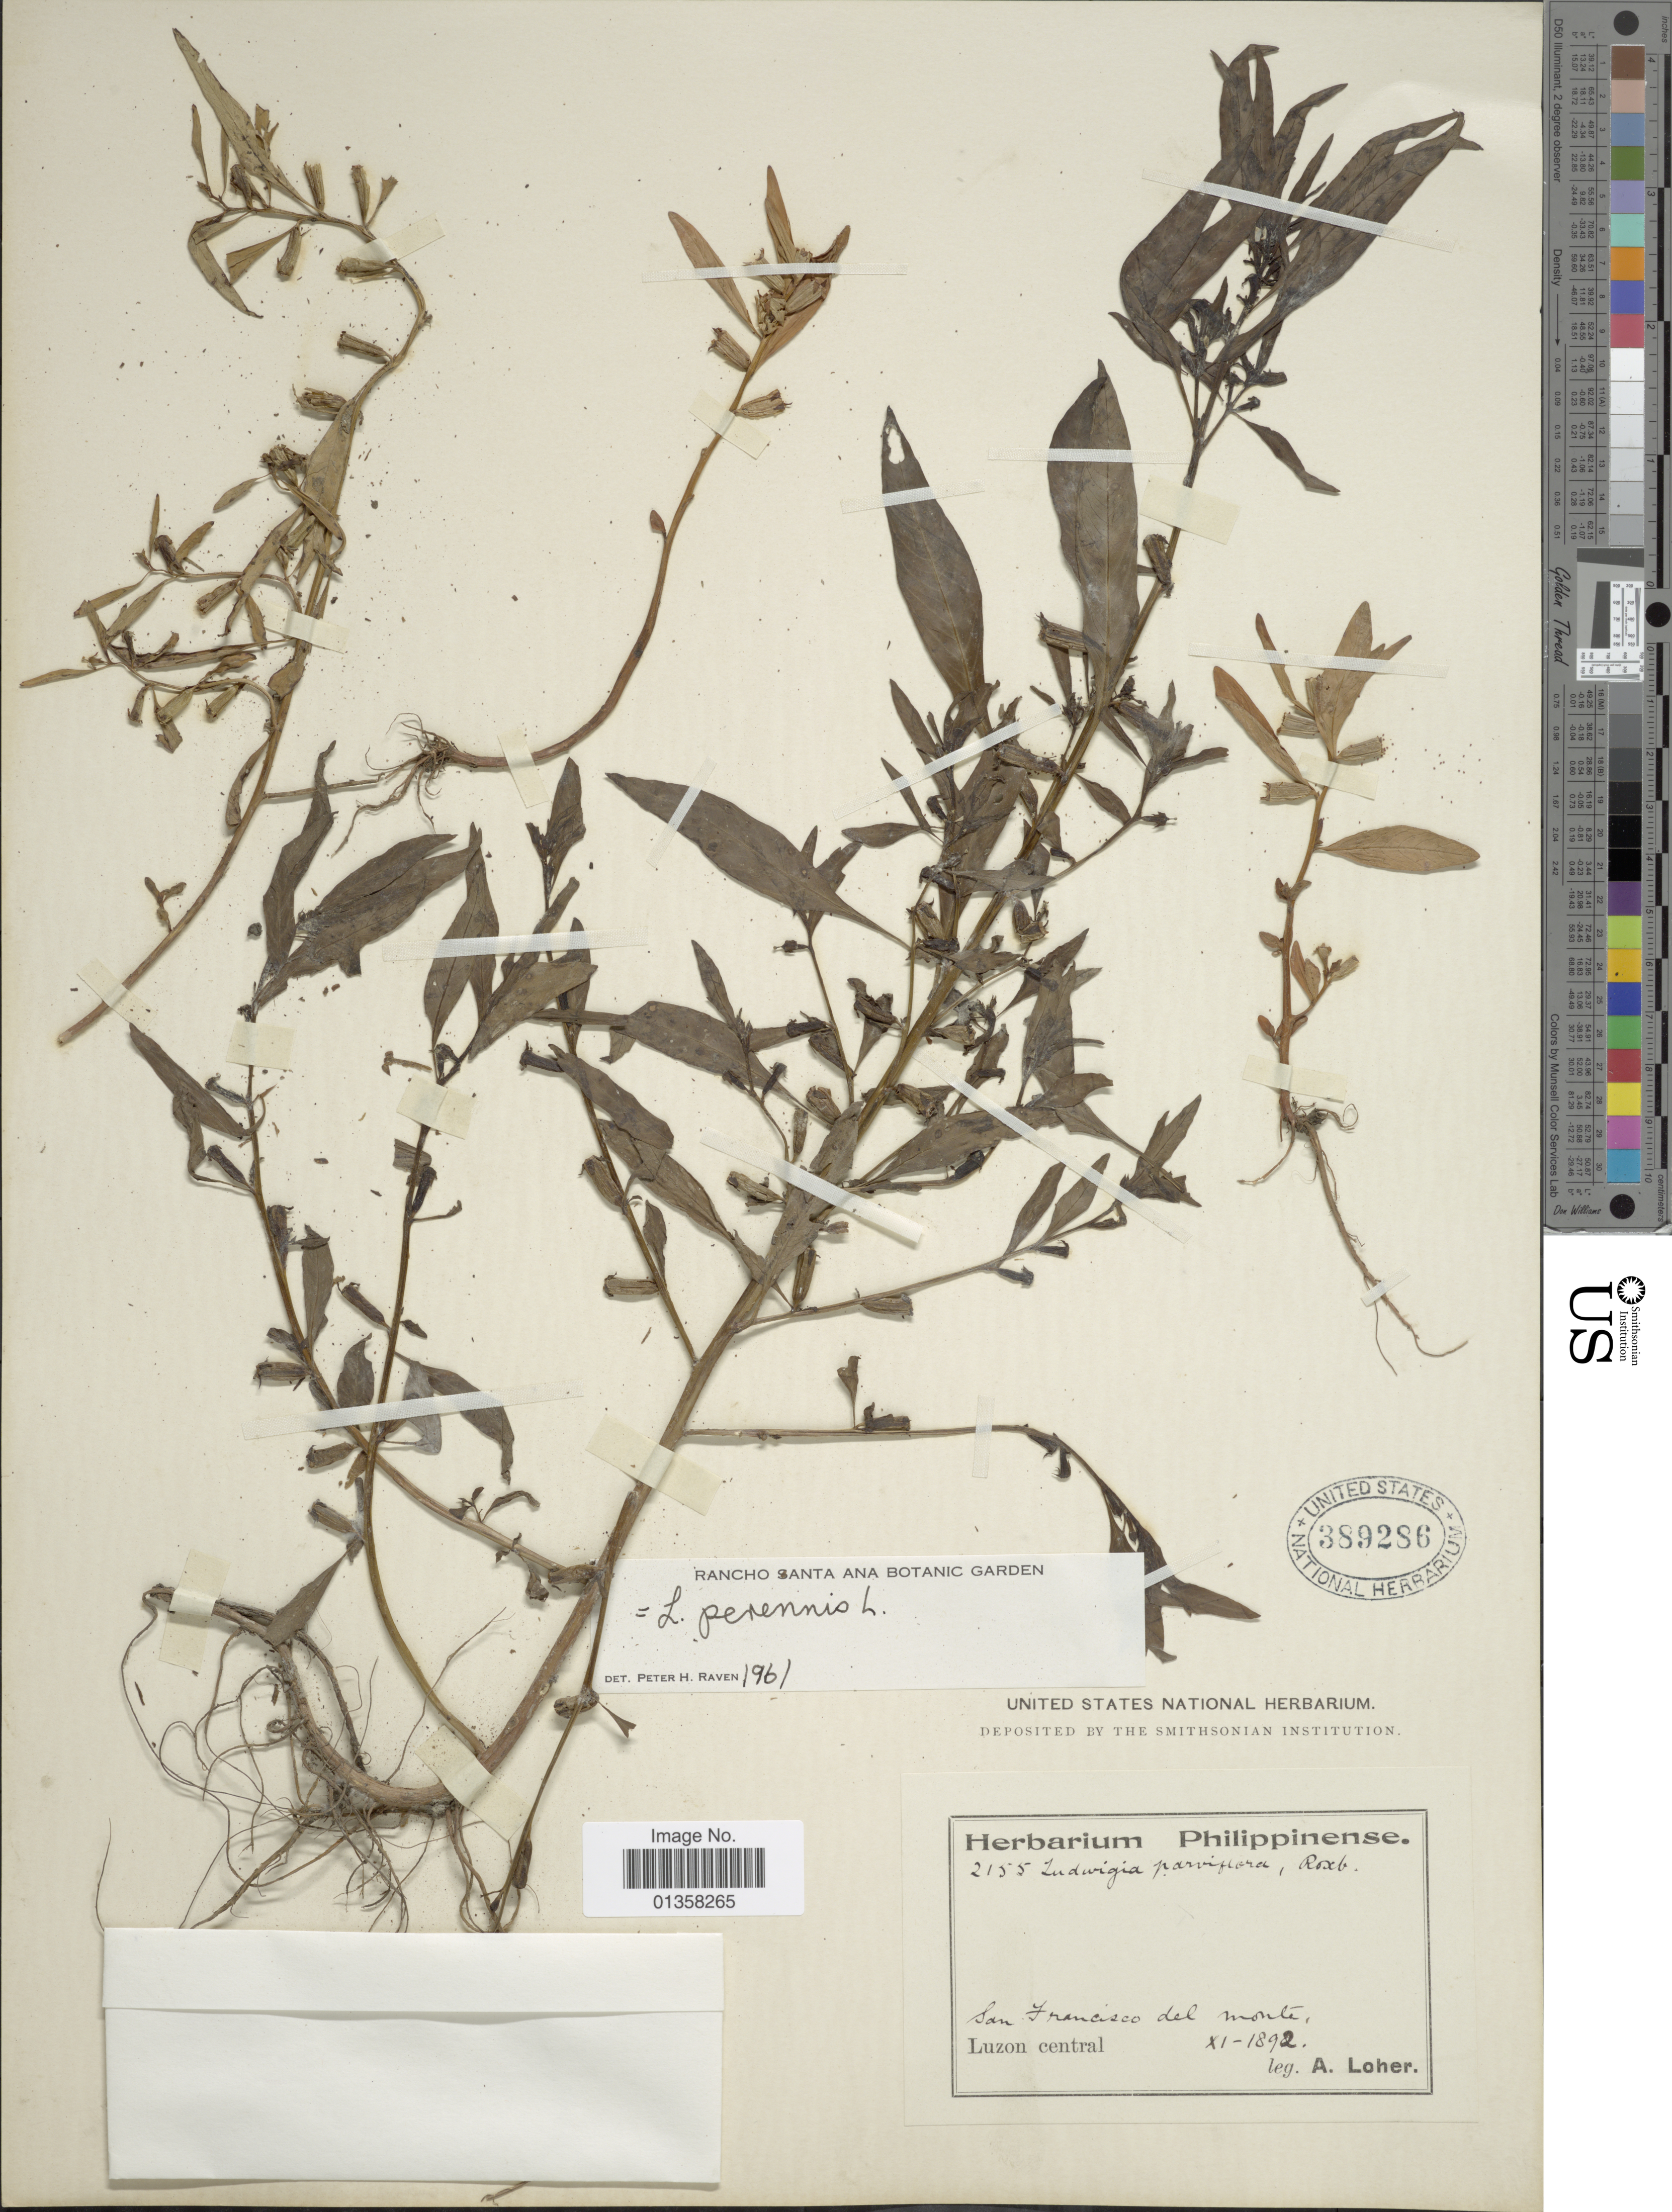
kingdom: Plantae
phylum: Tracheophyta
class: Magnoliopsida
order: Myrtales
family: Onagraceae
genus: Ludwigia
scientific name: Ludwigia perennis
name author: L.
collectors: A. Loher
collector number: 2155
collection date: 1892-11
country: Philippines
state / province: Central Luzon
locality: San Francisco del monte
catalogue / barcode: US 389286